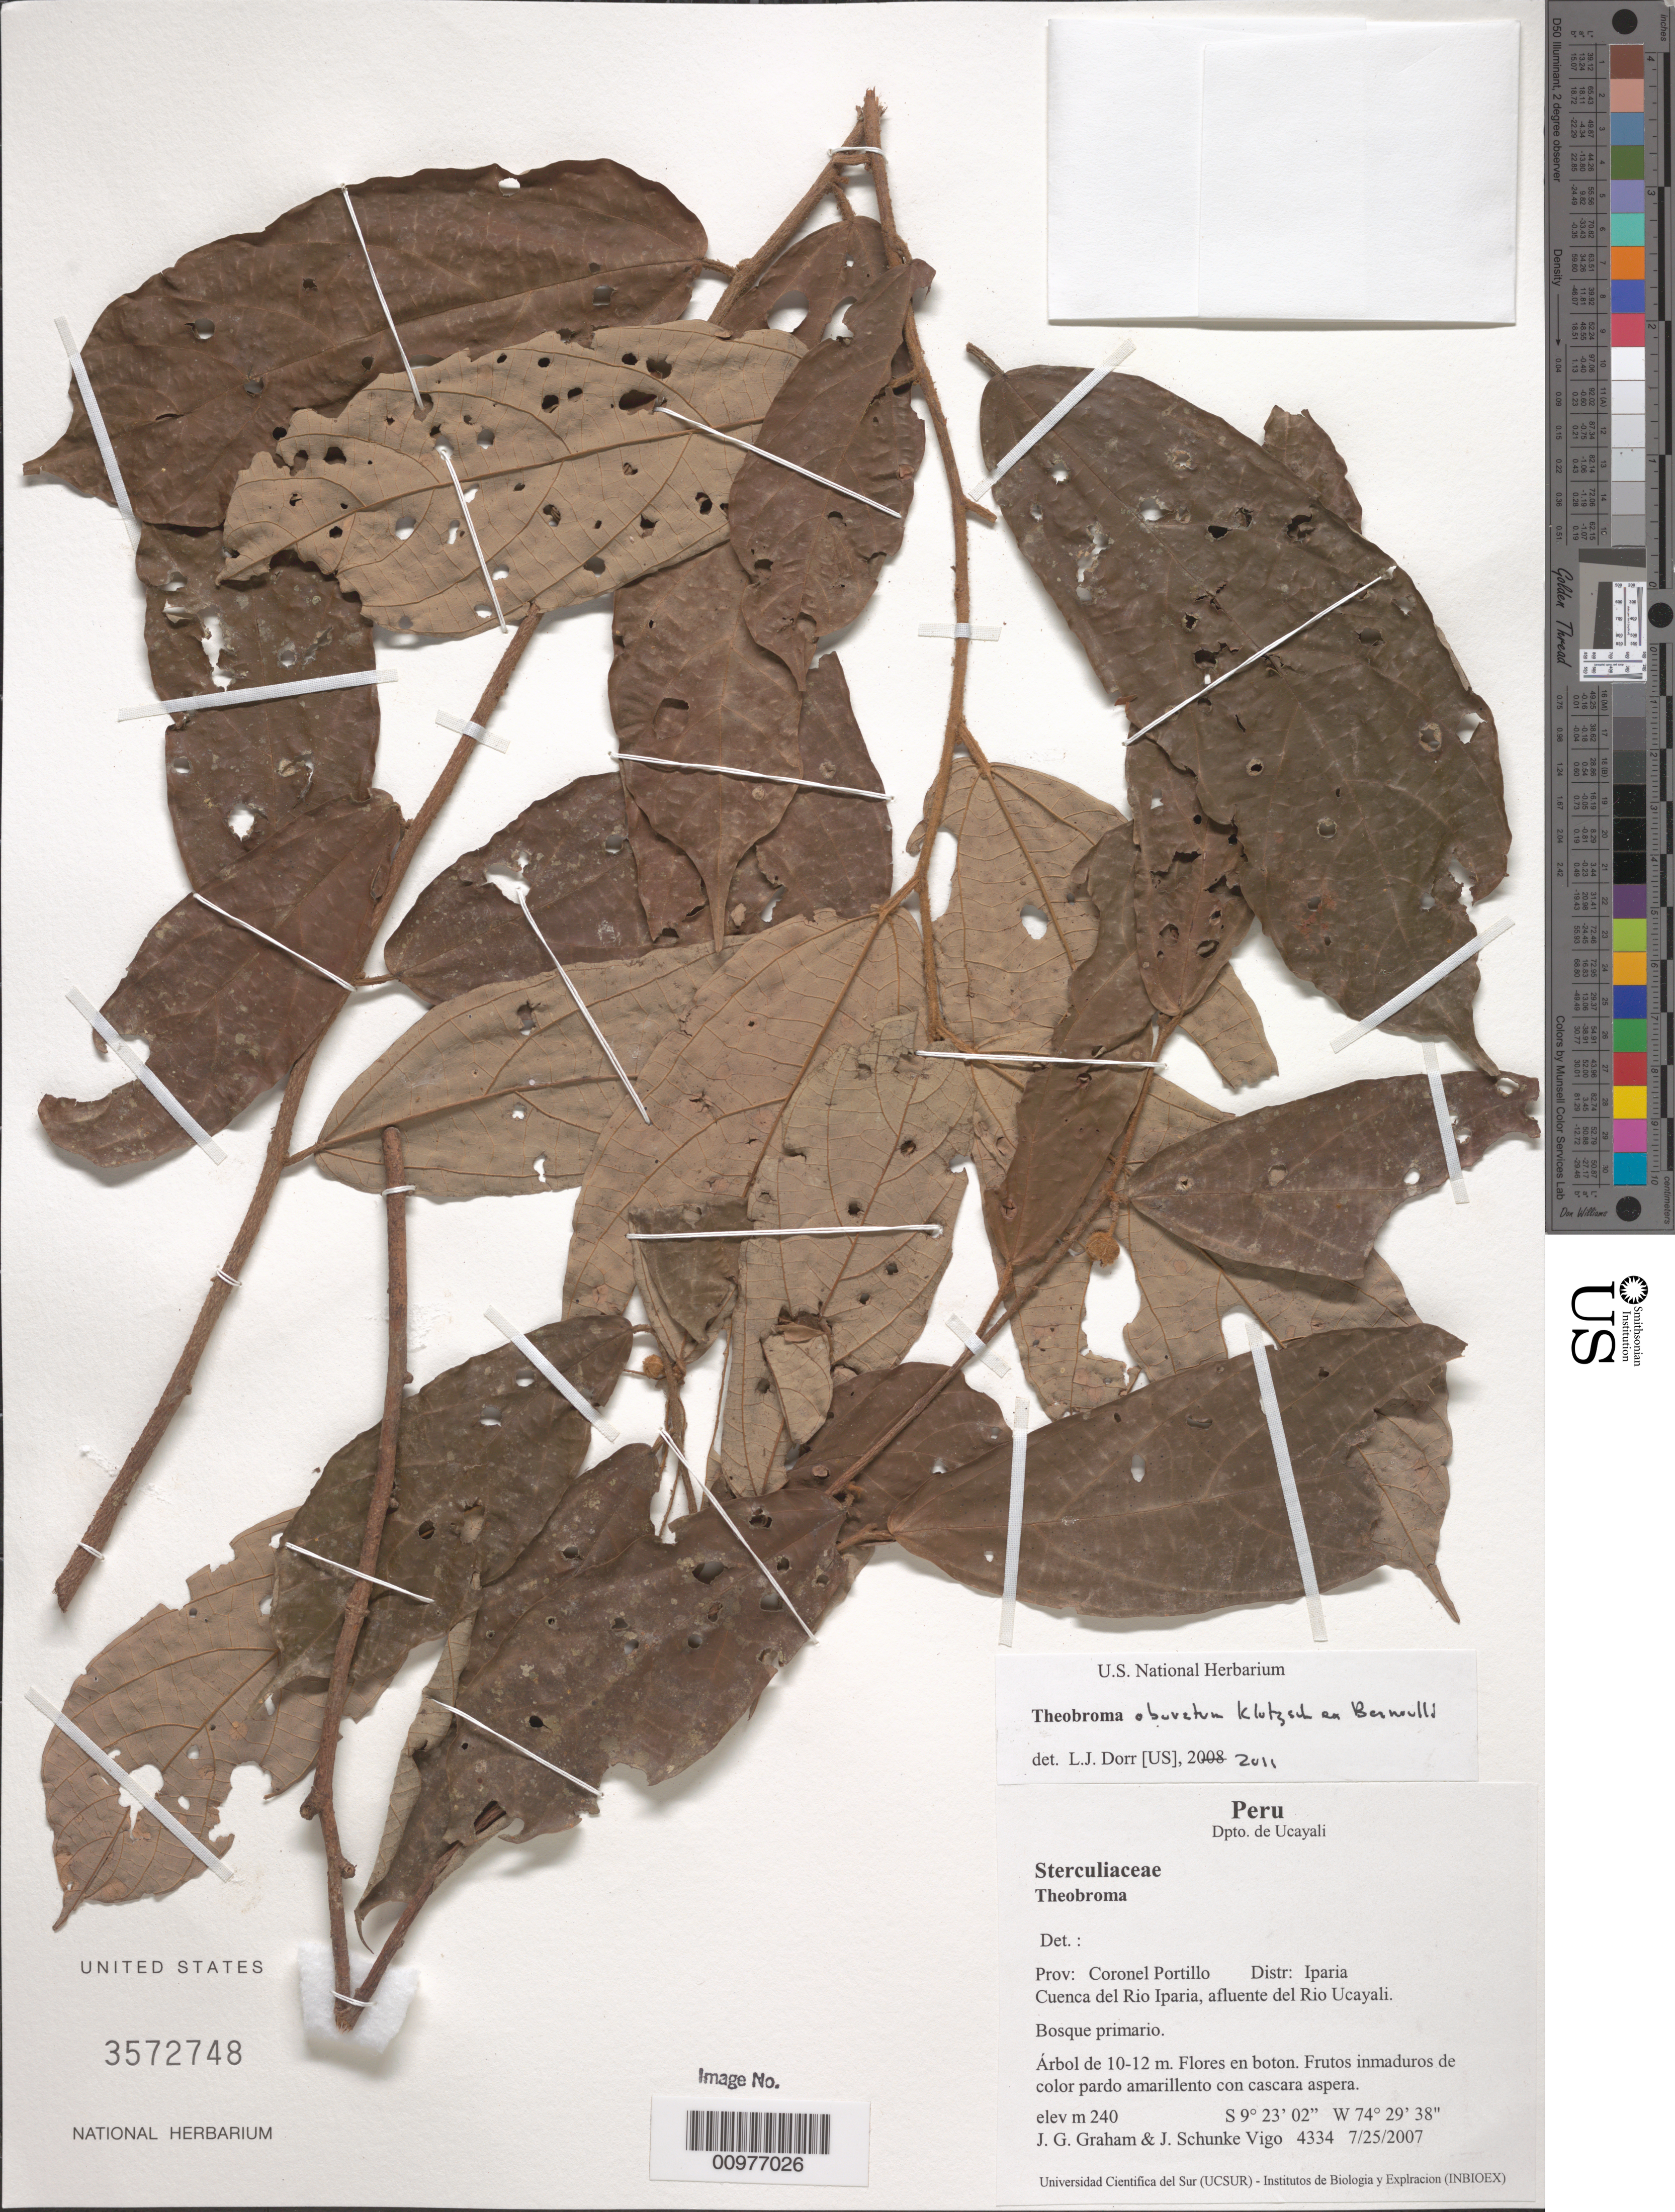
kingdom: Plantae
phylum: Tracheophyta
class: Magnoliopsida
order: Malvales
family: Malvaceae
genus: Theobroma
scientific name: Theobroma obovatum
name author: Klotzsch ex Bernoulli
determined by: Dorr, L. J., (BOT), Smithsonian Institution - National Museum of Natural History (UNITED STATES)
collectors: J. G. Graham & J. Schunke Vigo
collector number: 4334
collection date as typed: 7/25/2007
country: Peru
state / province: Ucayali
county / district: Coronel Portillo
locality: Cuenca del Rio Iparia, afluente del Rio Ucayali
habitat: bosque primario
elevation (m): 240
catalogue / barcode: US 3572748